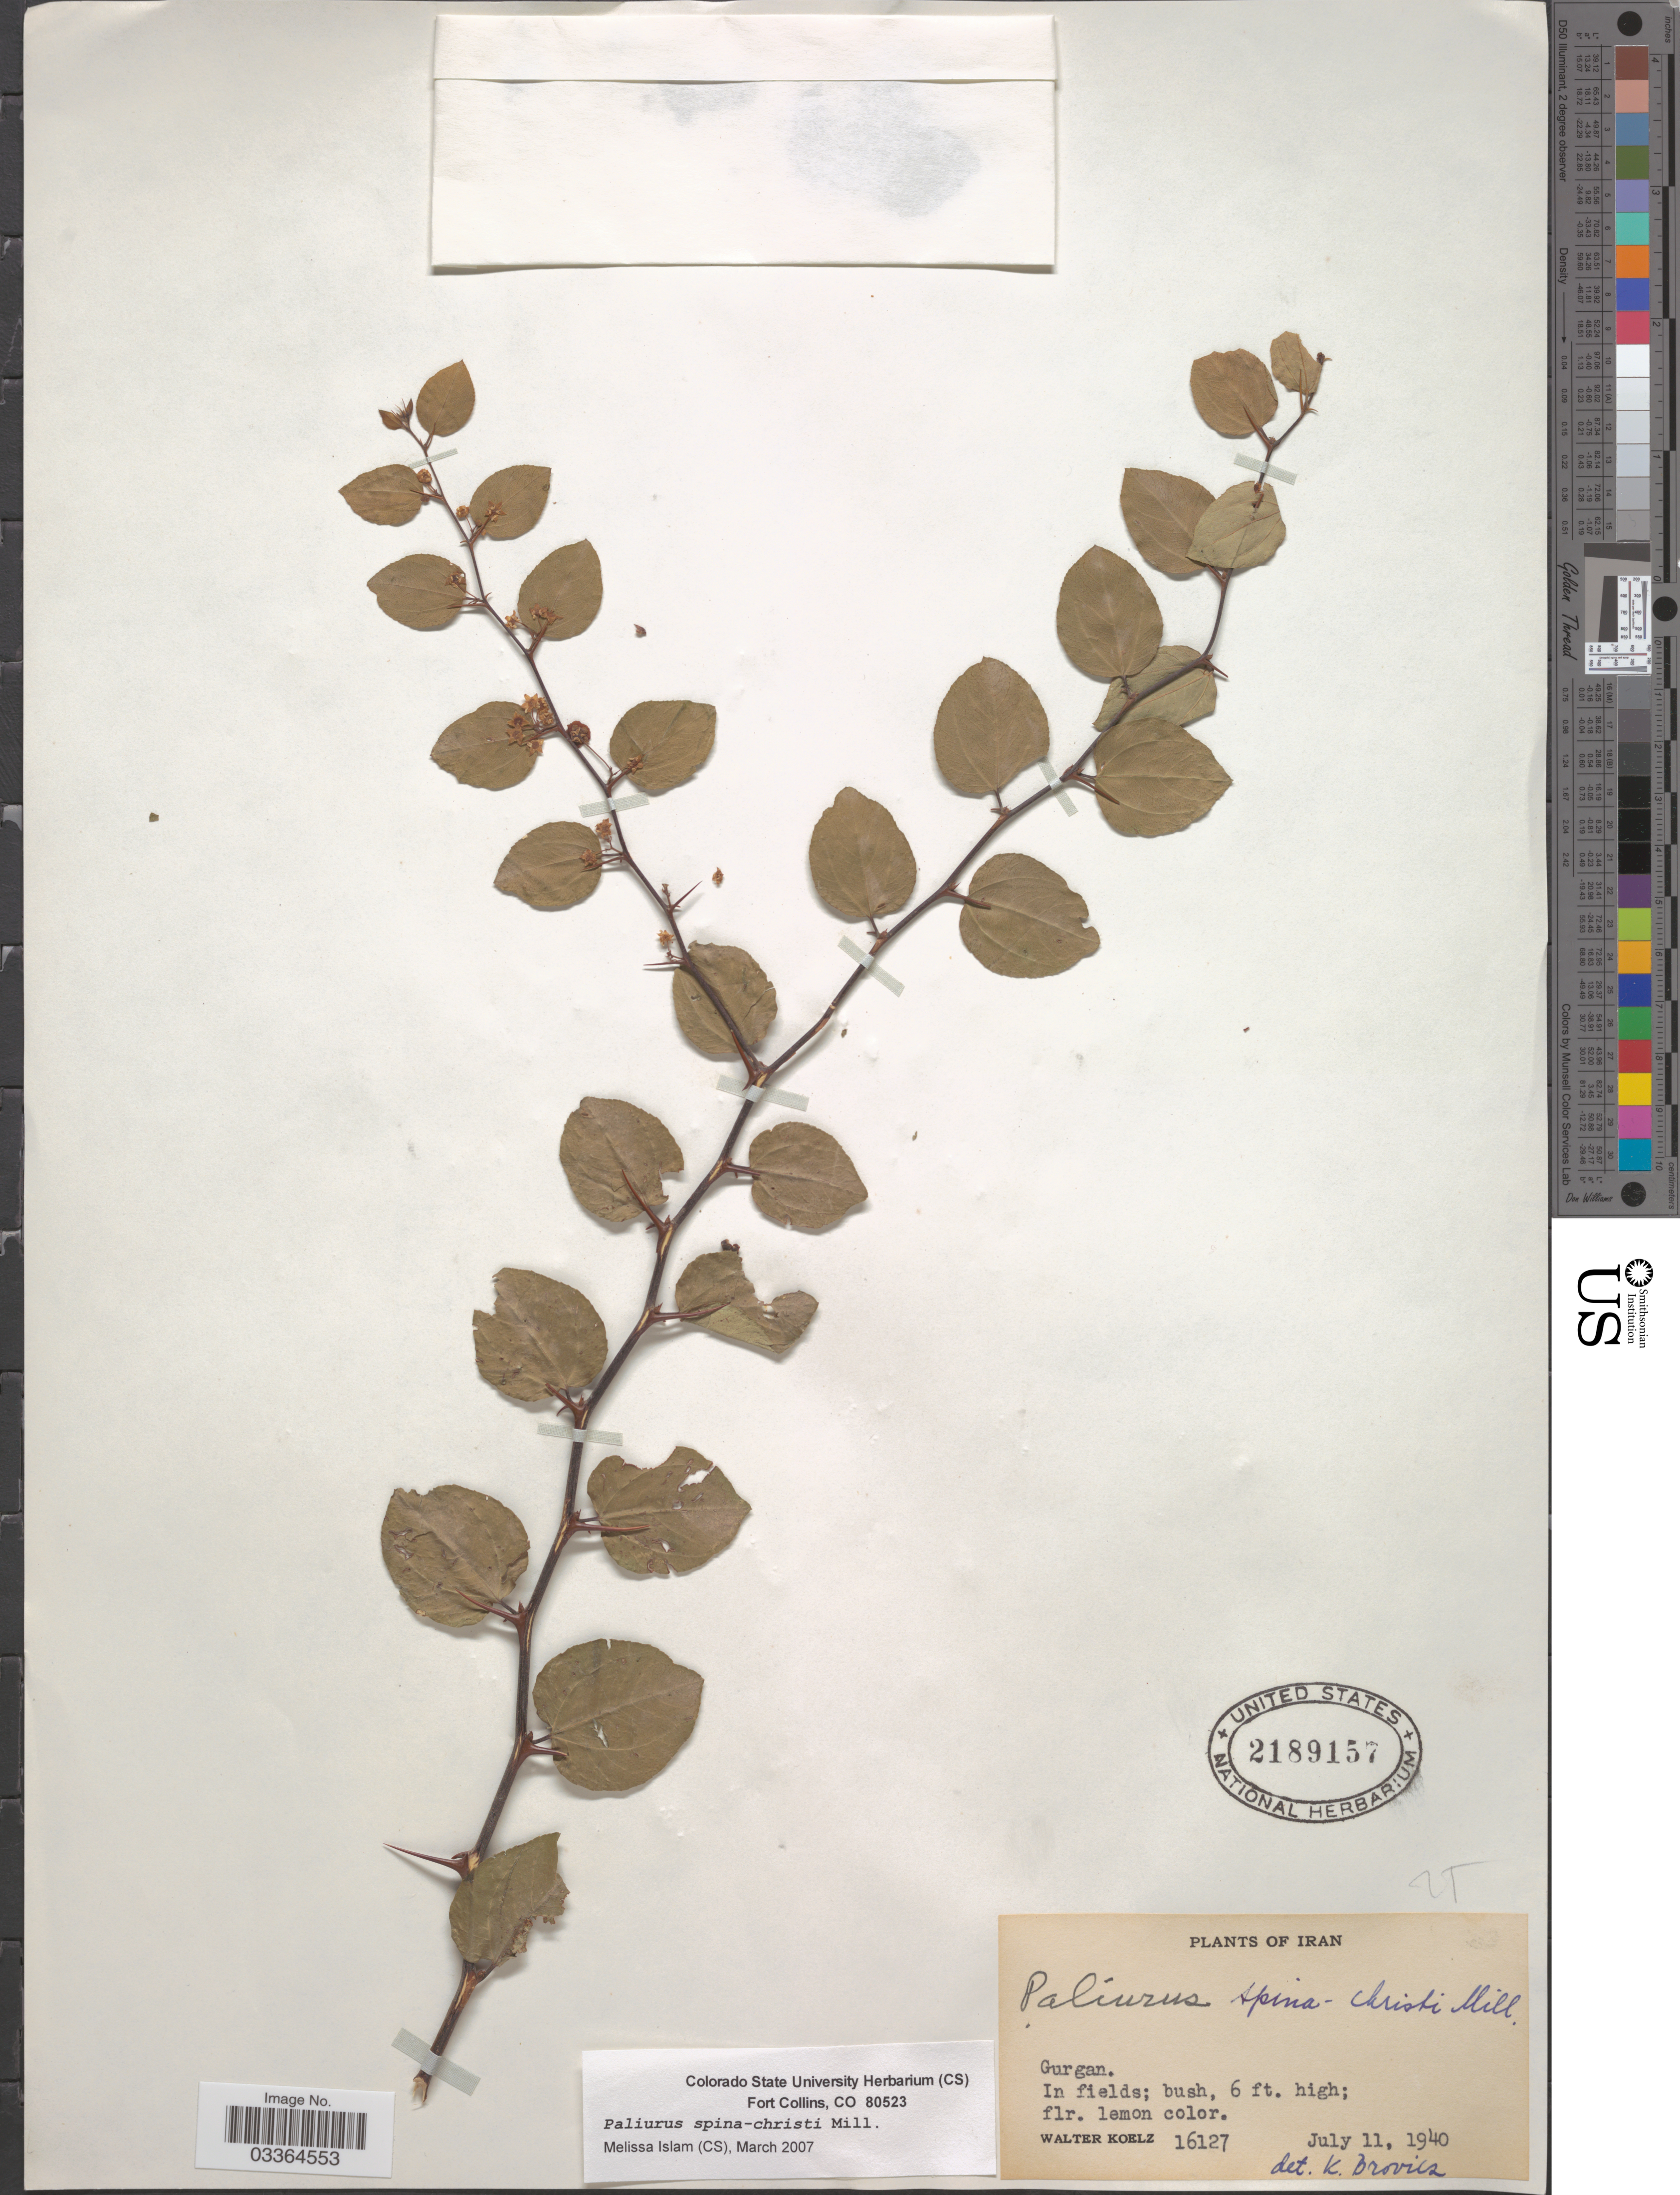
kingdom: Plantae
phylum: Tracheophyta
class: Magnoliopsida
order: Rosales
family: Rhamnaceae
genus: Ziziphus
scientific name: Ziziphus spina-christi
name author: (L.) Willd.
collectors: W. N. Koelz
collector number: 16127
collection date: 1940-07-11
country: Iran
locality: Gurgan.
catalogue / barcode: US 2189157